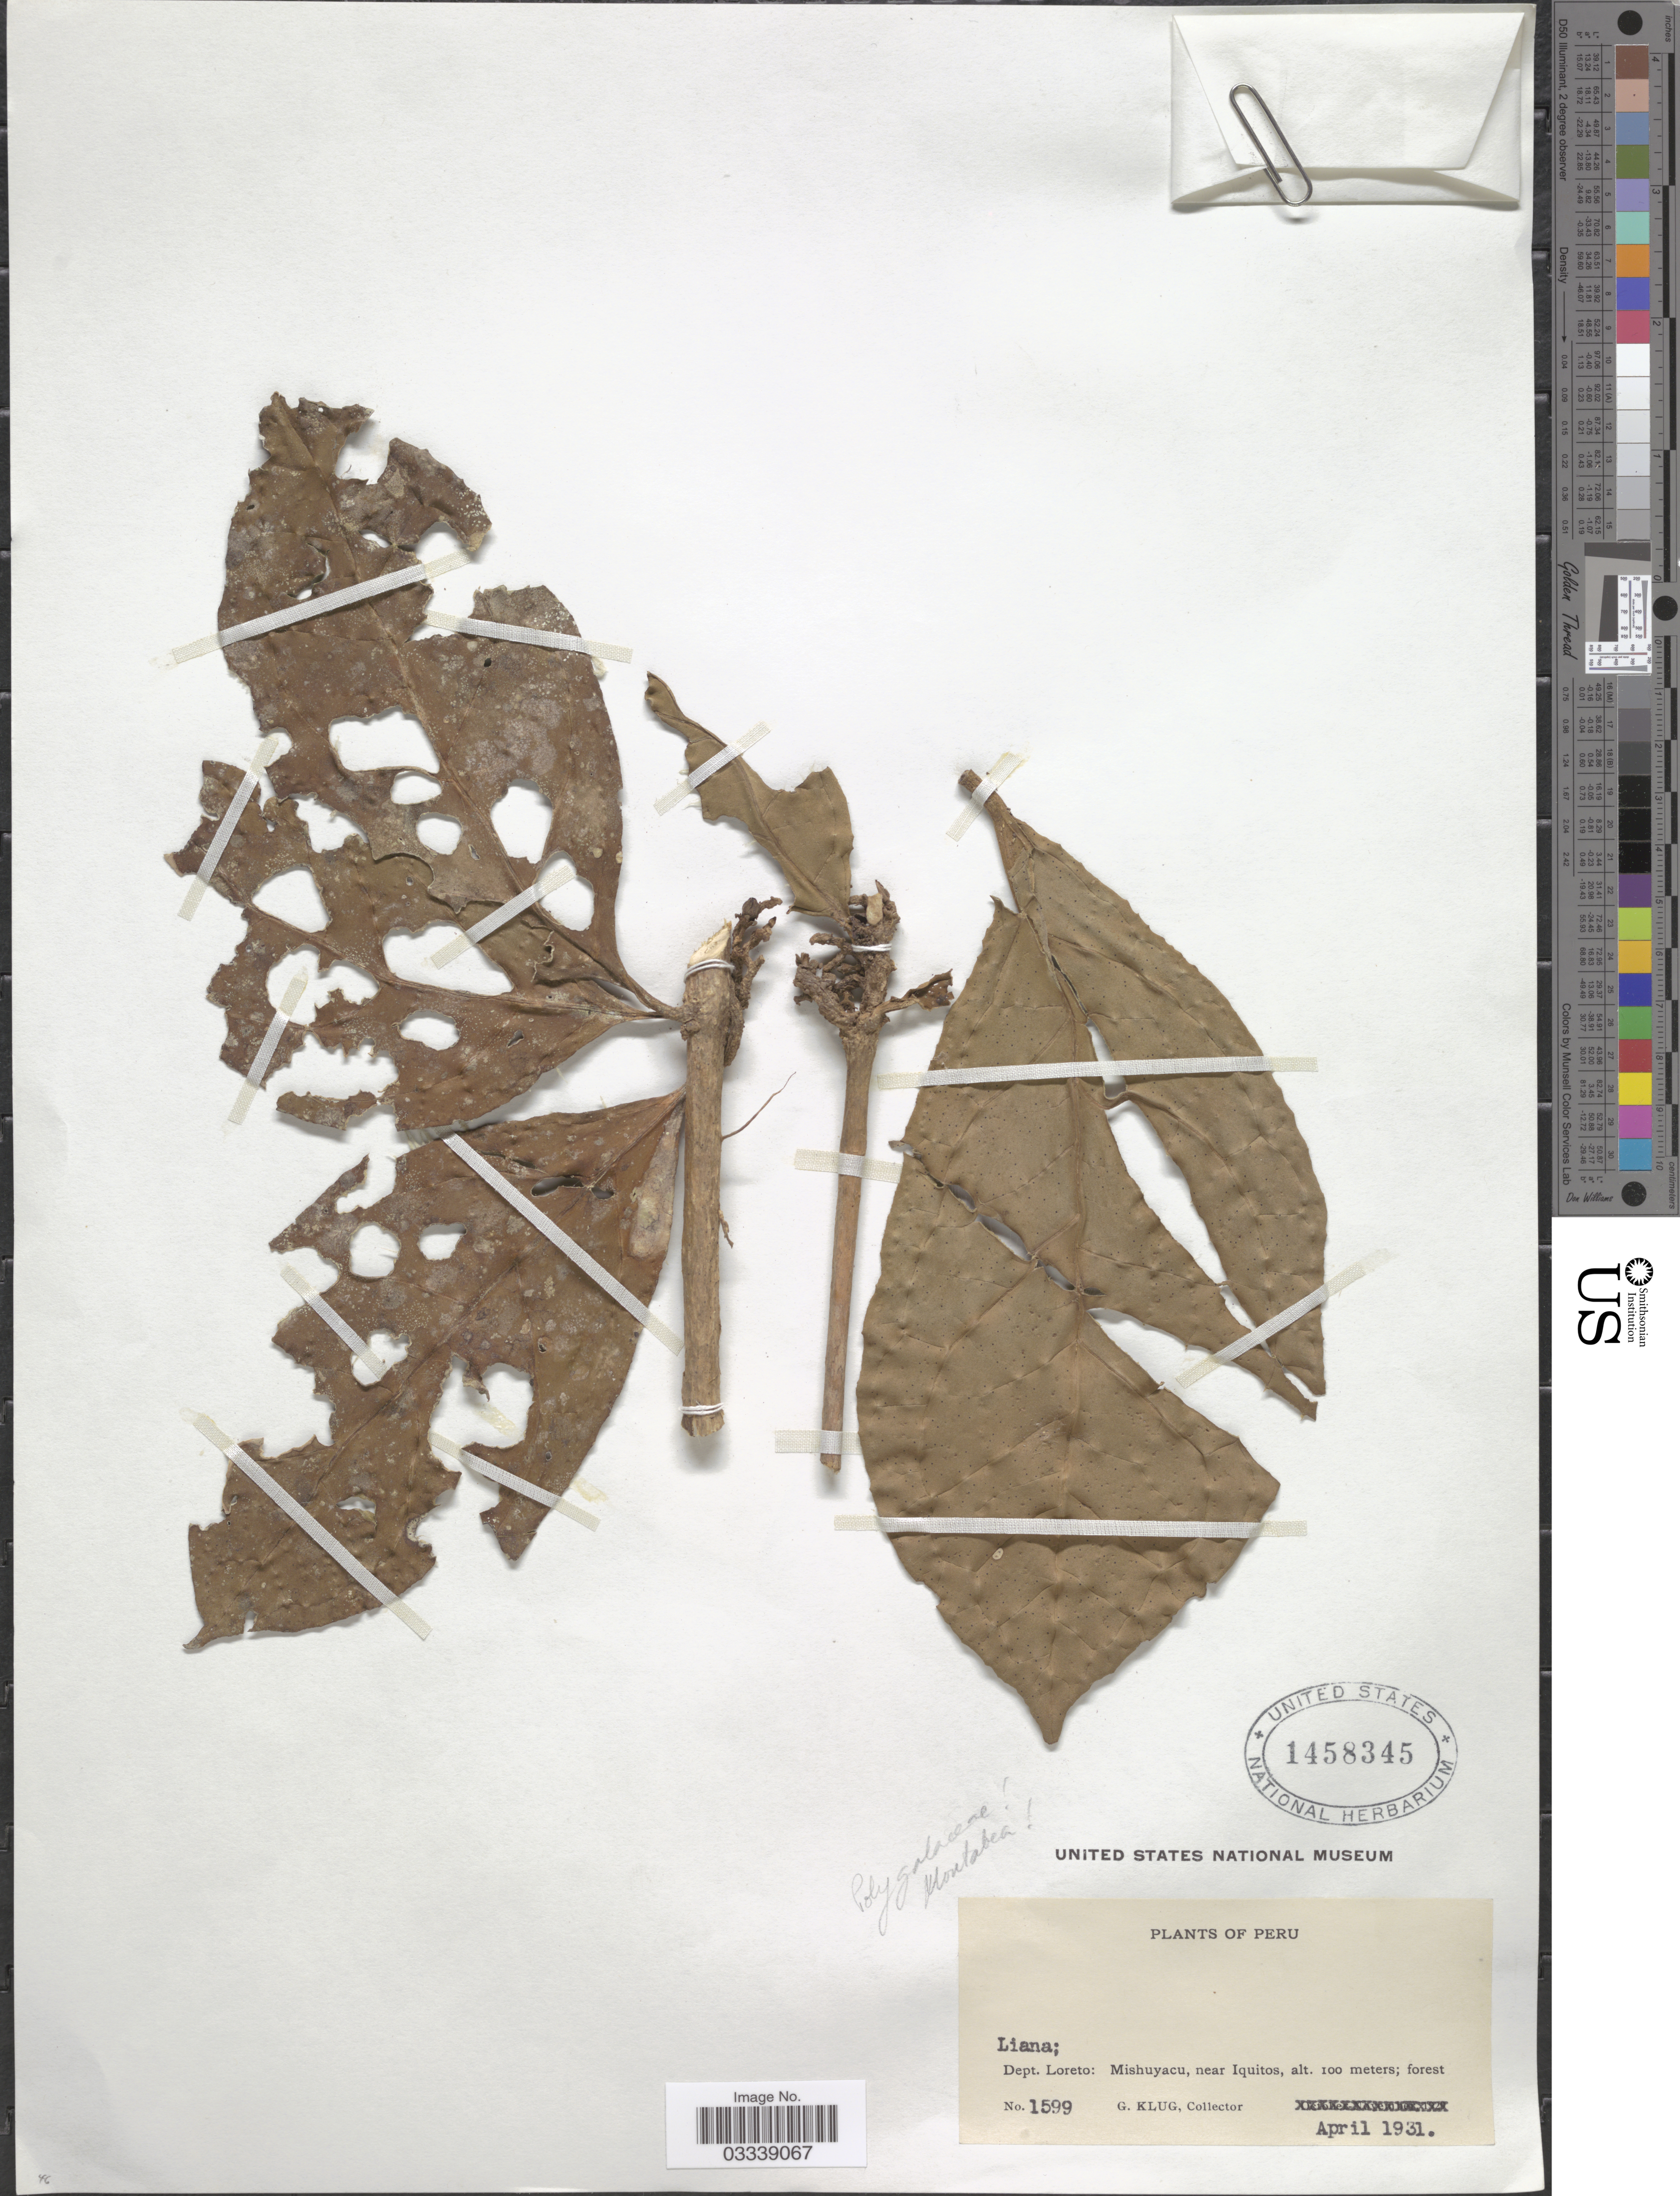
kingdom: Plantae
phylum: Tracheophyta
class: Magnoliopsida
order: Fabales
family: Polygalaceae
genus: Moutabea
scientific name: Moutabea sp.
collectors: G. Klug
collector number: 1599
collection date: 1931-04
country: Peru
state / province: Loreto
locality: Dept. Loreto: Mishuyacu, near Iquitos.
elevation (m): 100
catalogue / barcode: US 1458345